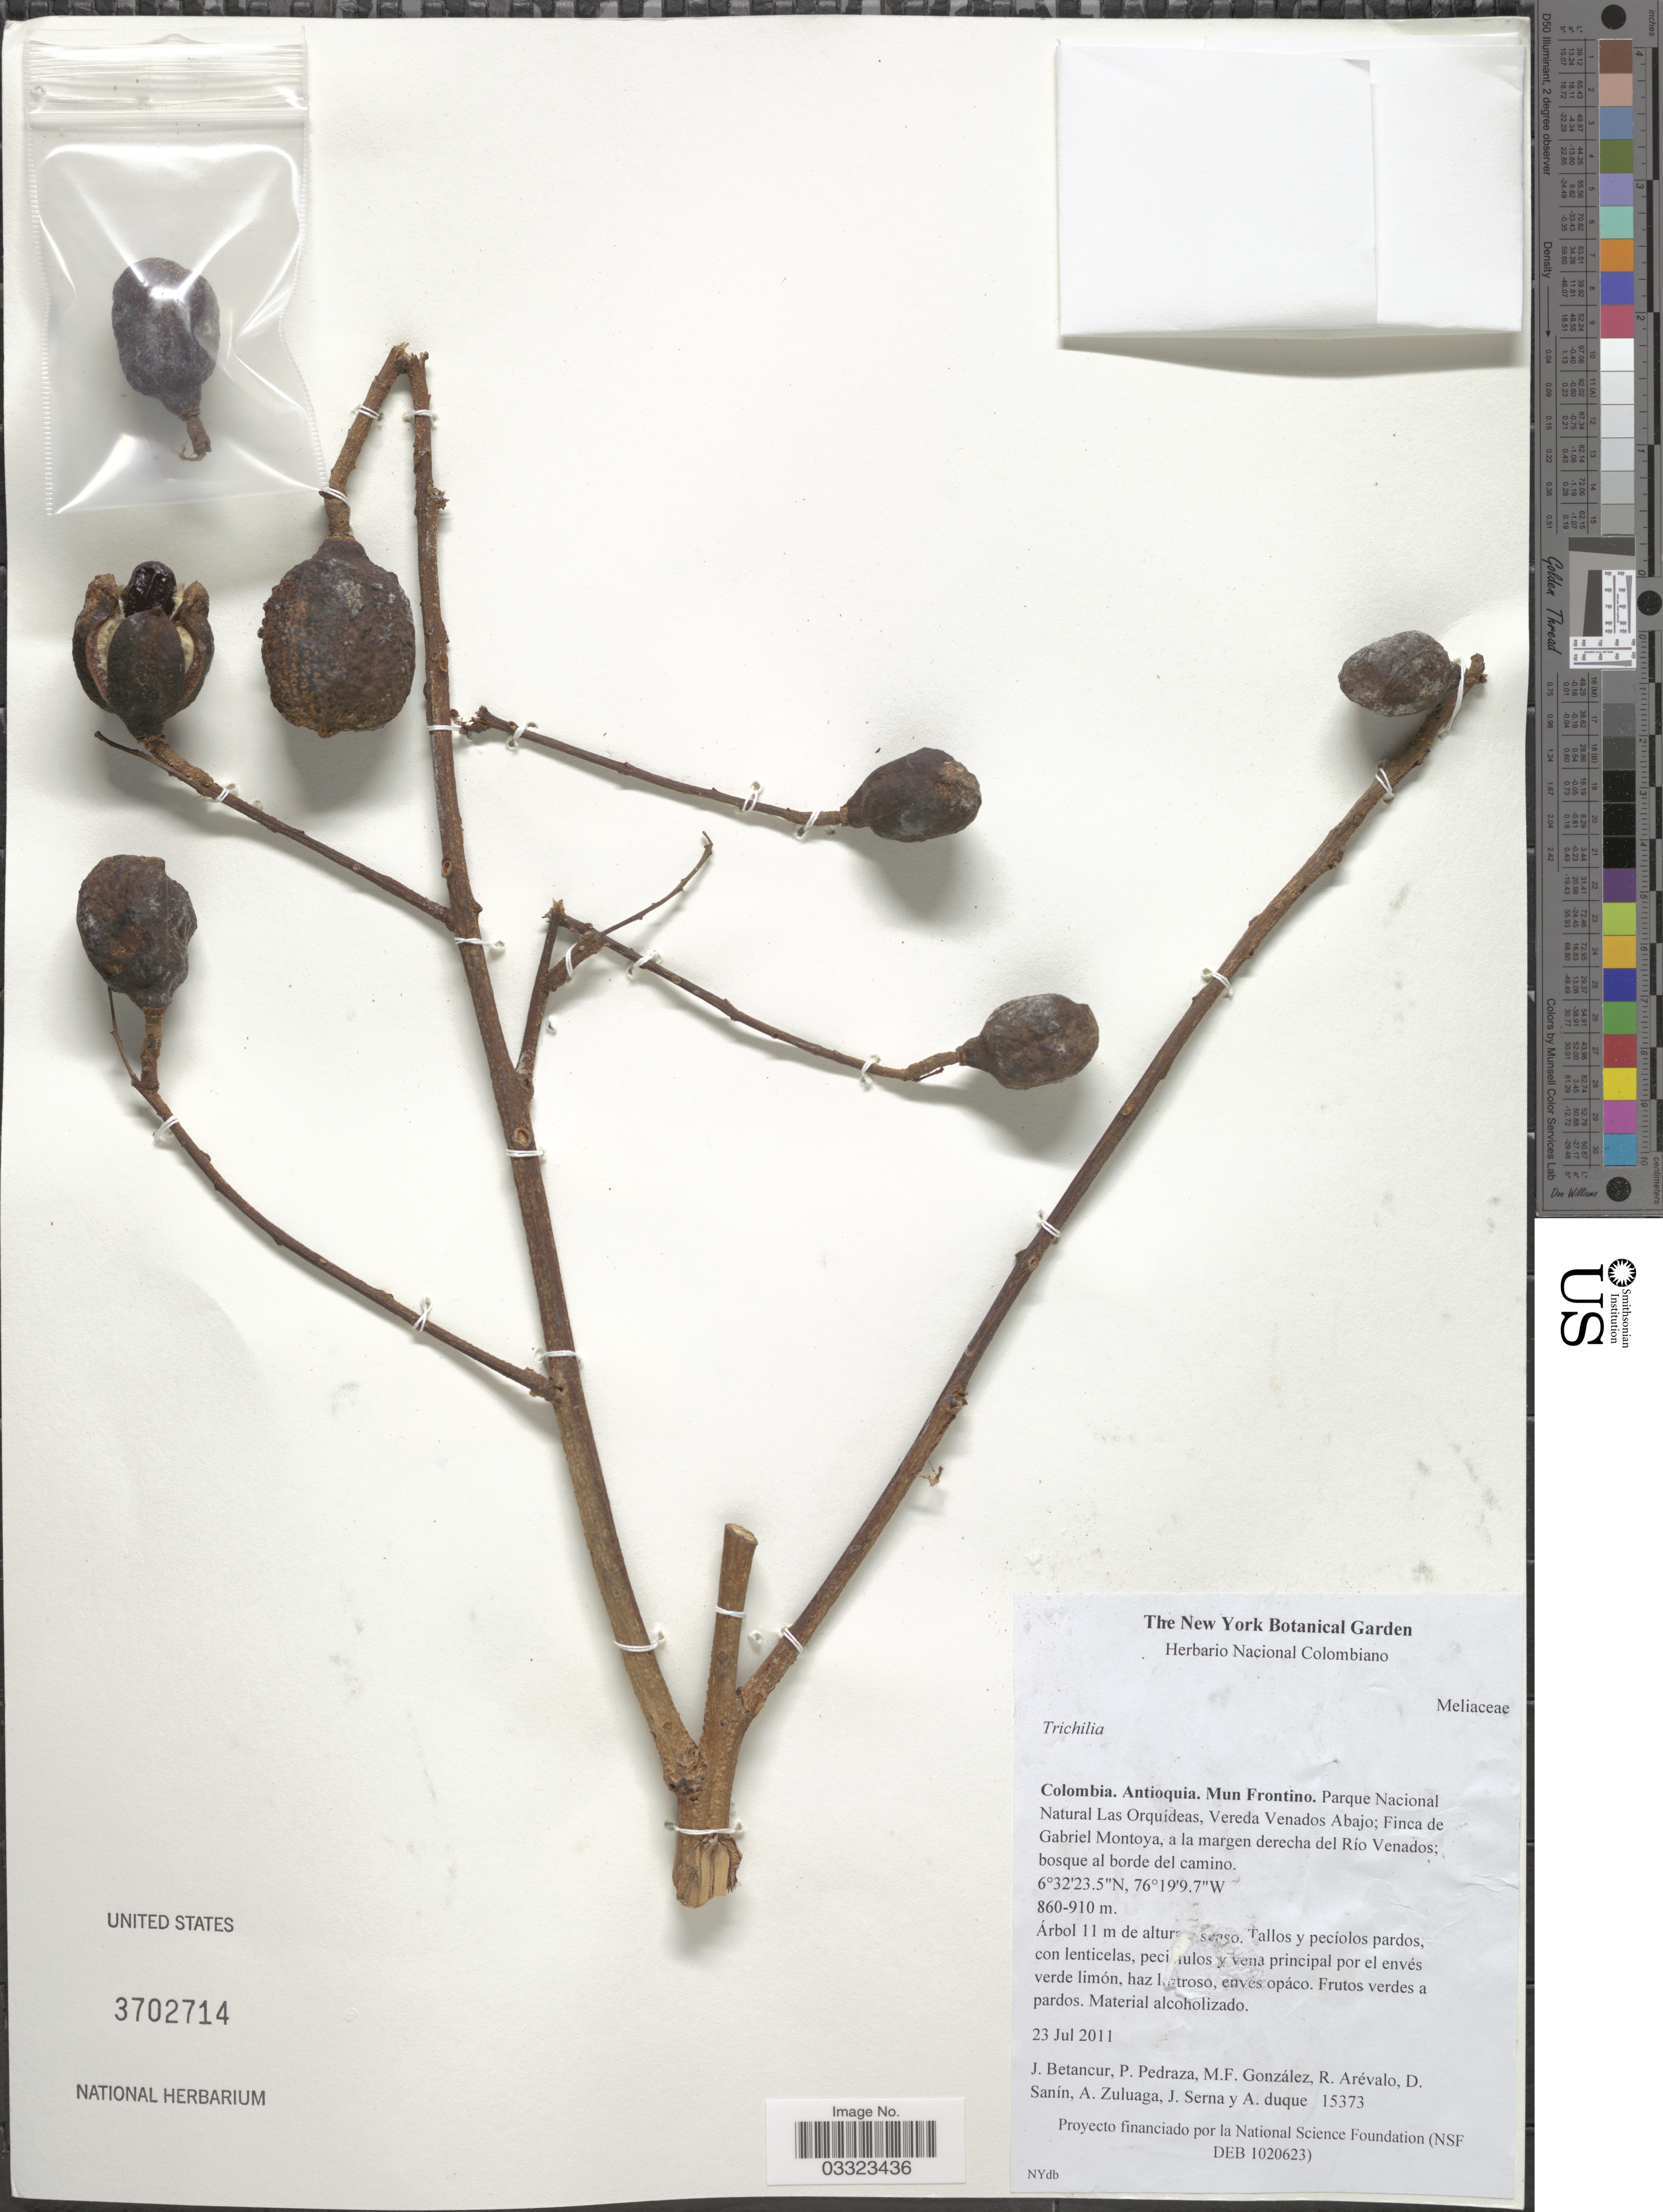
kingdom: Plantae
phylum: Tracheophyta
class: Magnoliopsida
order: Sapindales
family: Meliaceae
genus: Trichilia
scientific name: Trichilia sp.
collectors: J. Betancur, P. Pedraza, M. Gonzalez, R. Arevalo & et al.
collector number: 15373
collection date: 2011-07-23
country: Colombia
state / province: Antioquia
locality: Mun Frontino. Parque Nacional Natural Las Orquídesa, Vereda Venados Abajo; Finca de Gabriel Montoya, a la margen derecha del Río Venados; bosque al borde del camino.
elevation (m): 860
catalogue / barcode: US 3702714